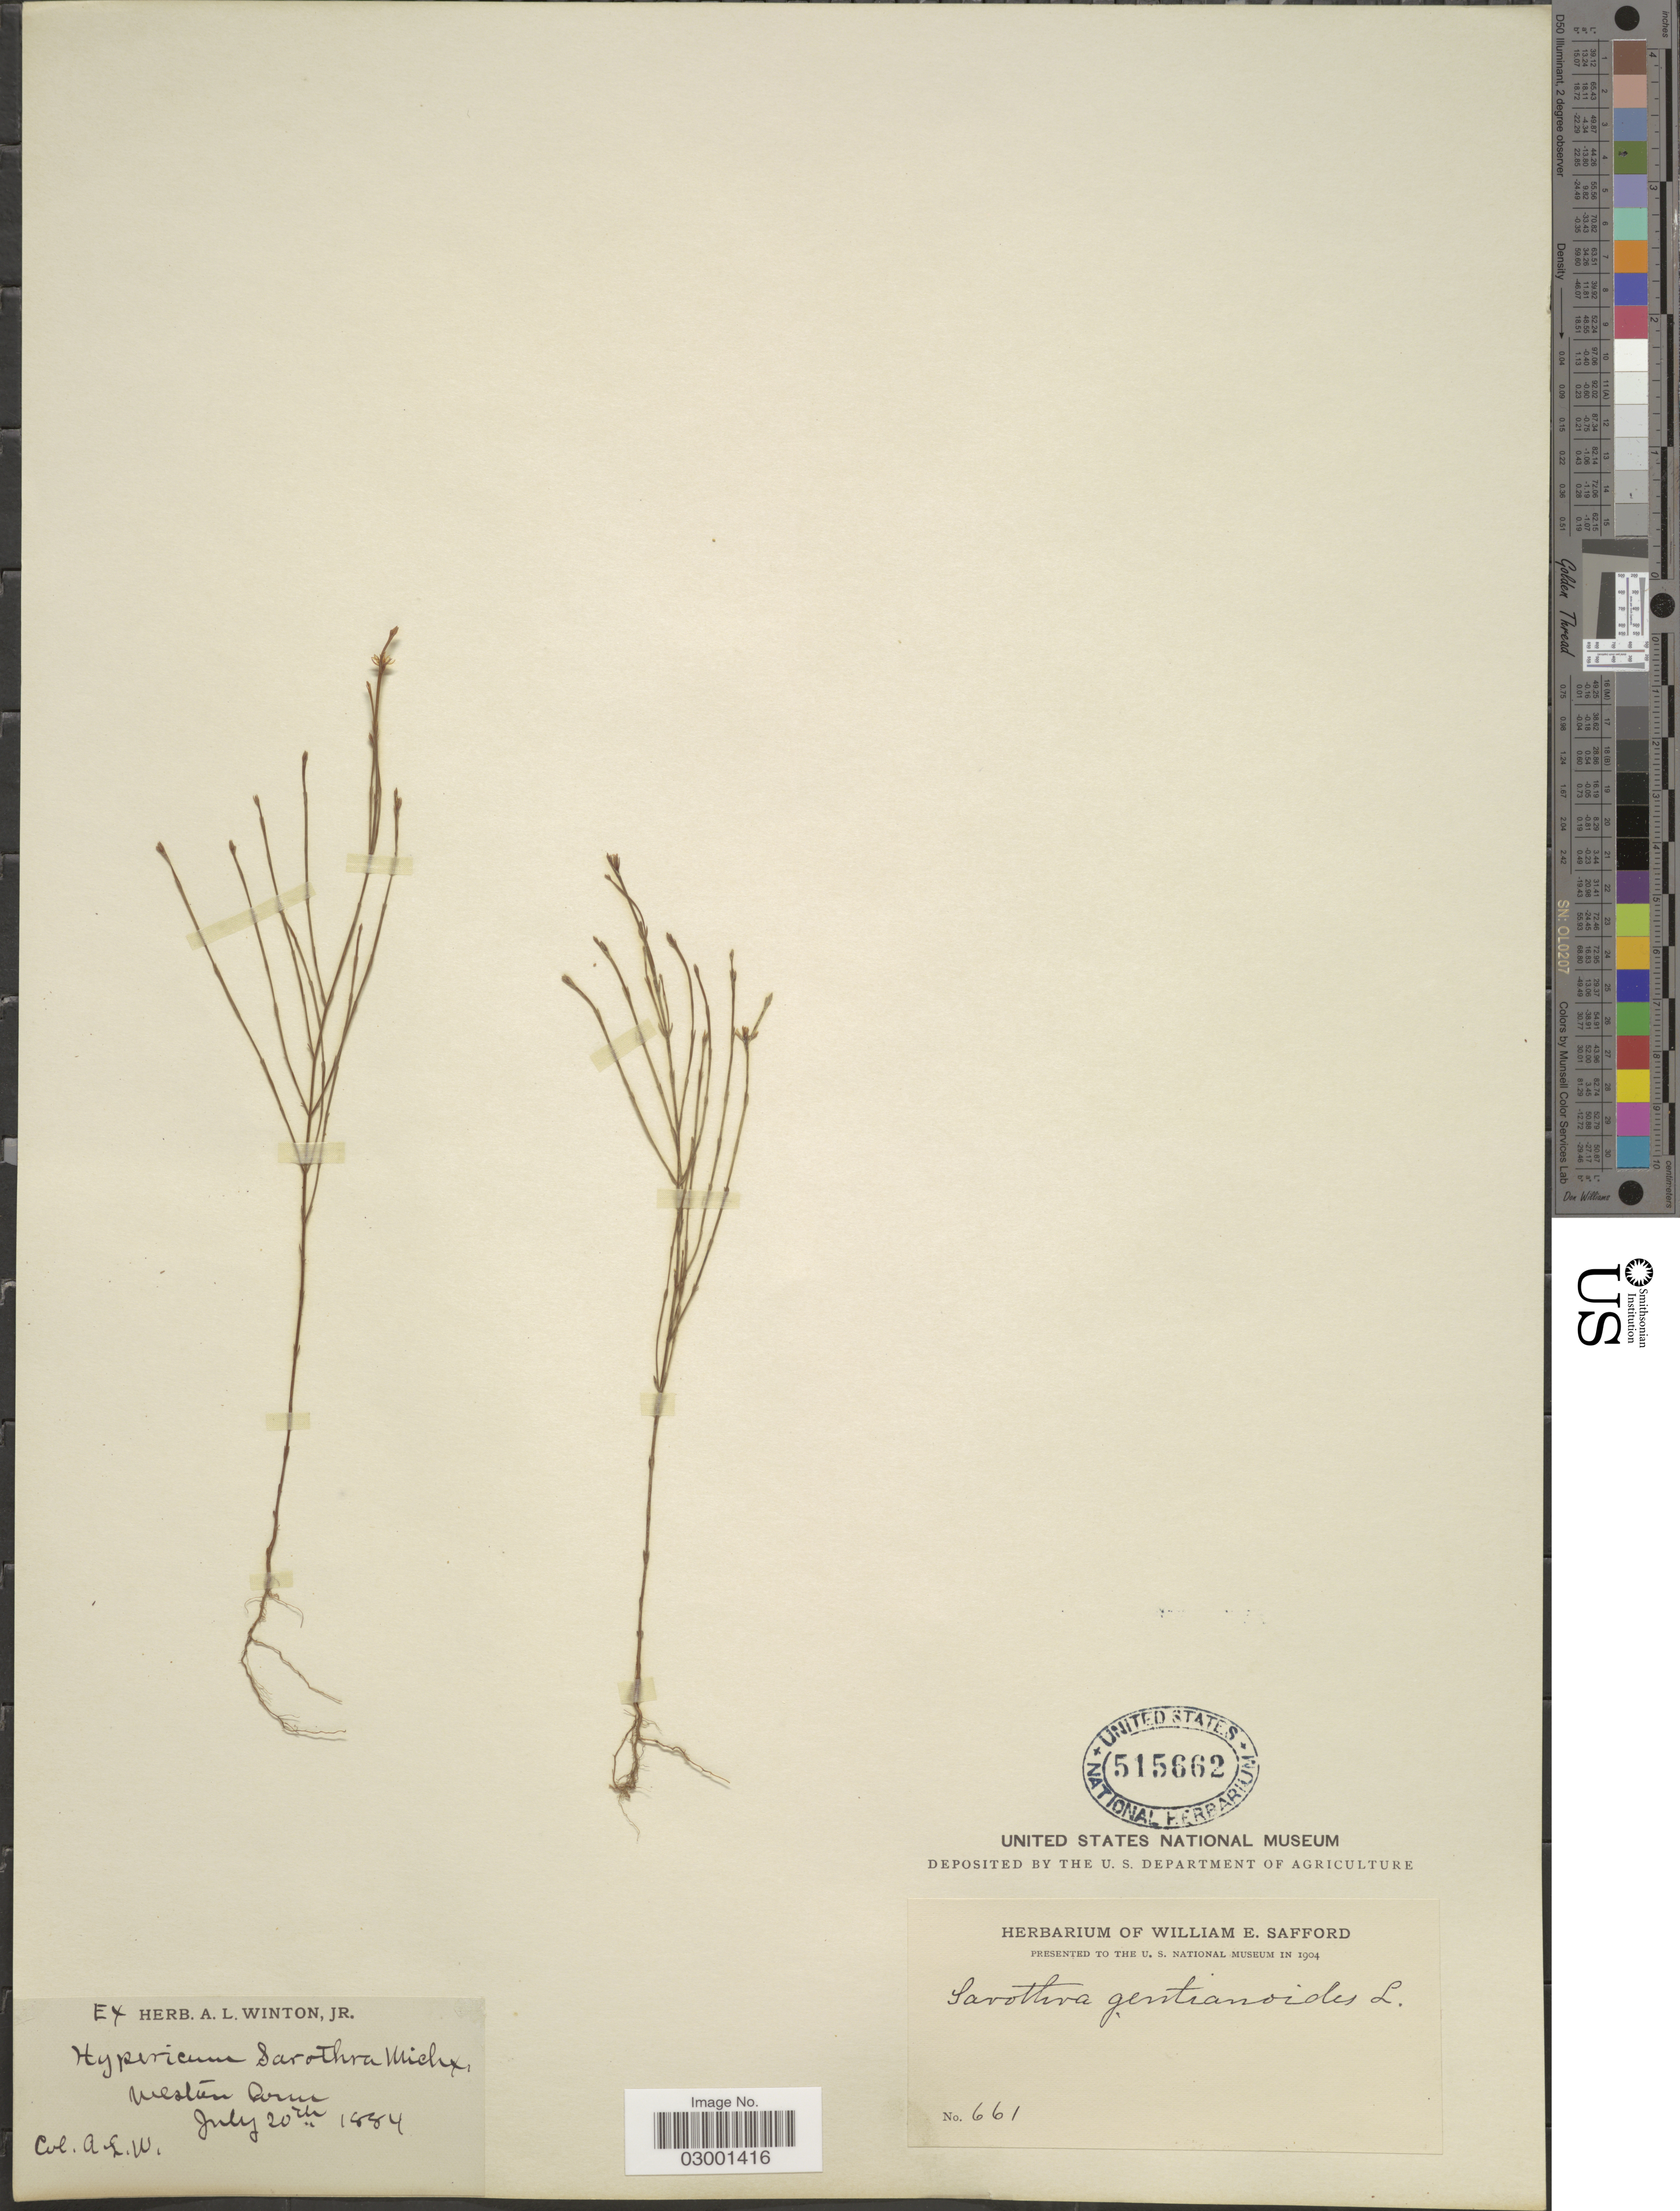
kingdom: Plantae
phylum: Tracheophyta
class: Magnoliopsida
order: Malpighiales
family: Hypericaceae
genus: Hypericum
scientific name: Hypericum gentianoides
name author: (L.) Britton, Stearns & Poggenb.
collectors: A. Winton Jr.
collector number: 661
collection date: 1884-07-20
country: United States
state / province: Connecticut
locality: Weston Conn.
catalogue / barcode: US 515662